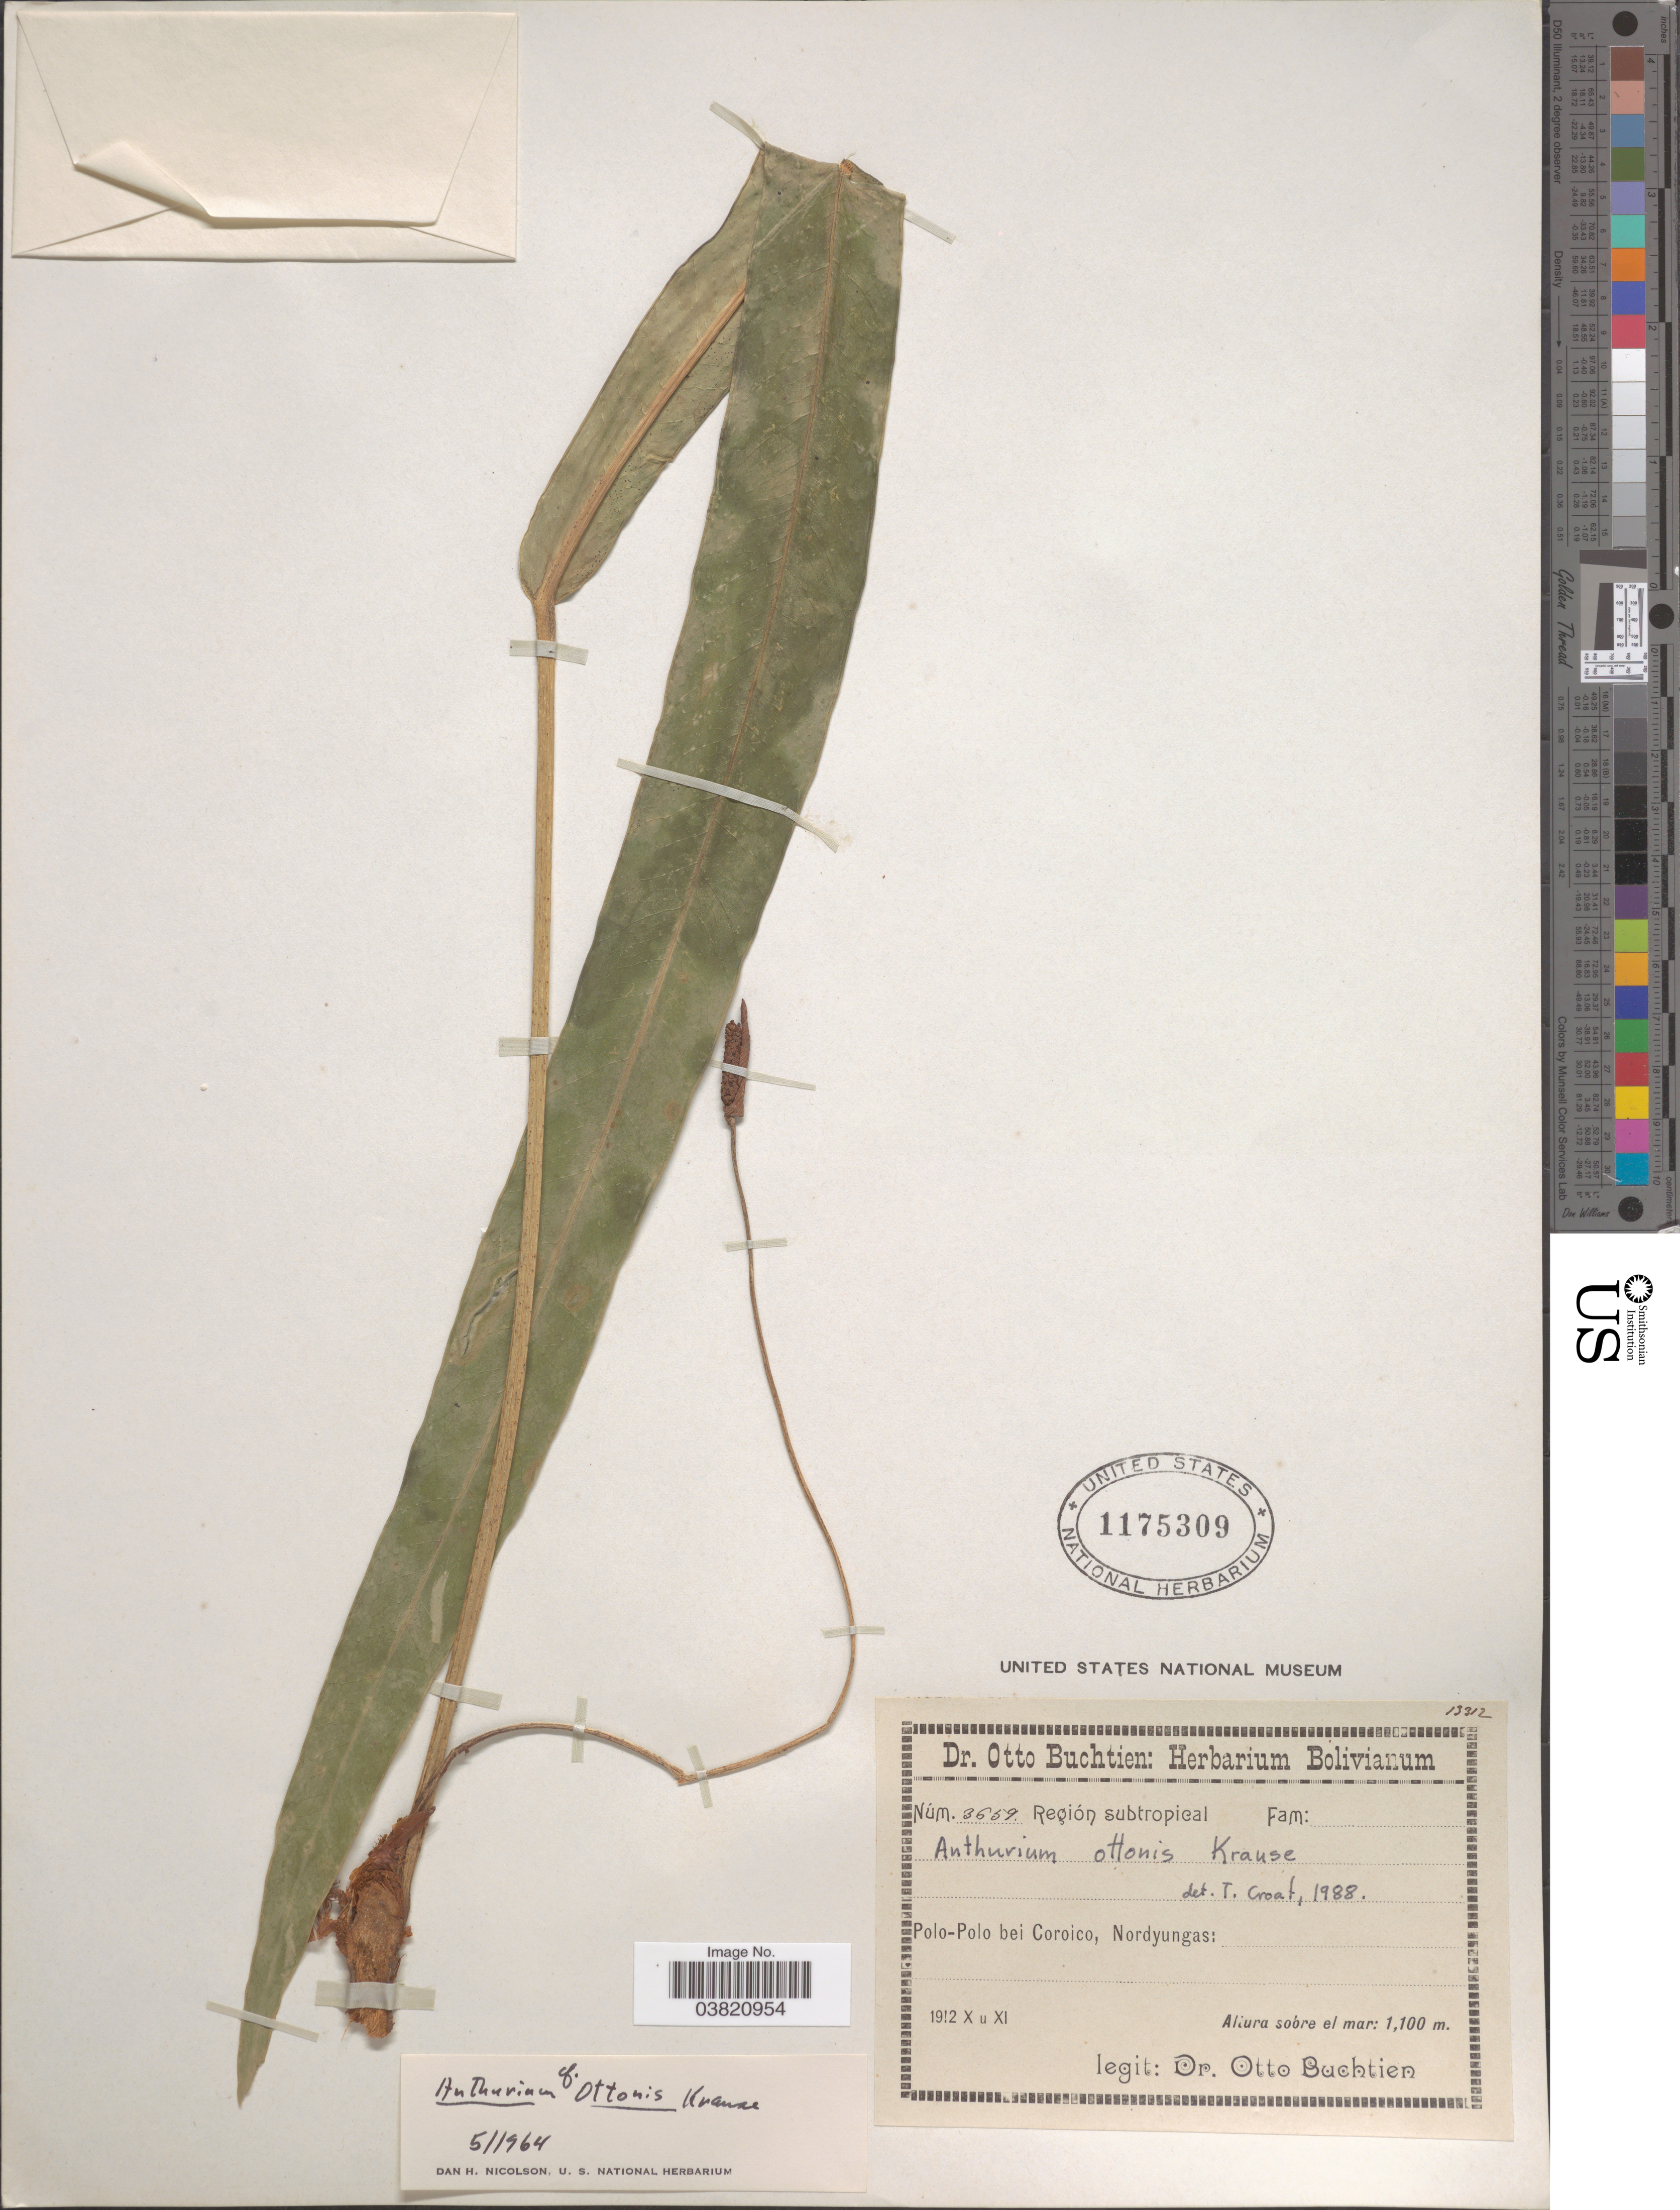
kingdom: Plantae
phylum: Tracheophyta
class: Liliopsida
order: Alismatales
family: Araceae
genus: Anthurium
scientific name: Anthurium ottonis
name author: K. Krause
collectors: O. Buchtien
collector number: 3659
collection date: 1912-10/1912-11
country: Bolivia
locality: Región subtropical. Polo-Polo bei Coroico, Nordyungas.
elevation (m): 1100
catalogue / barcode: US 1175309